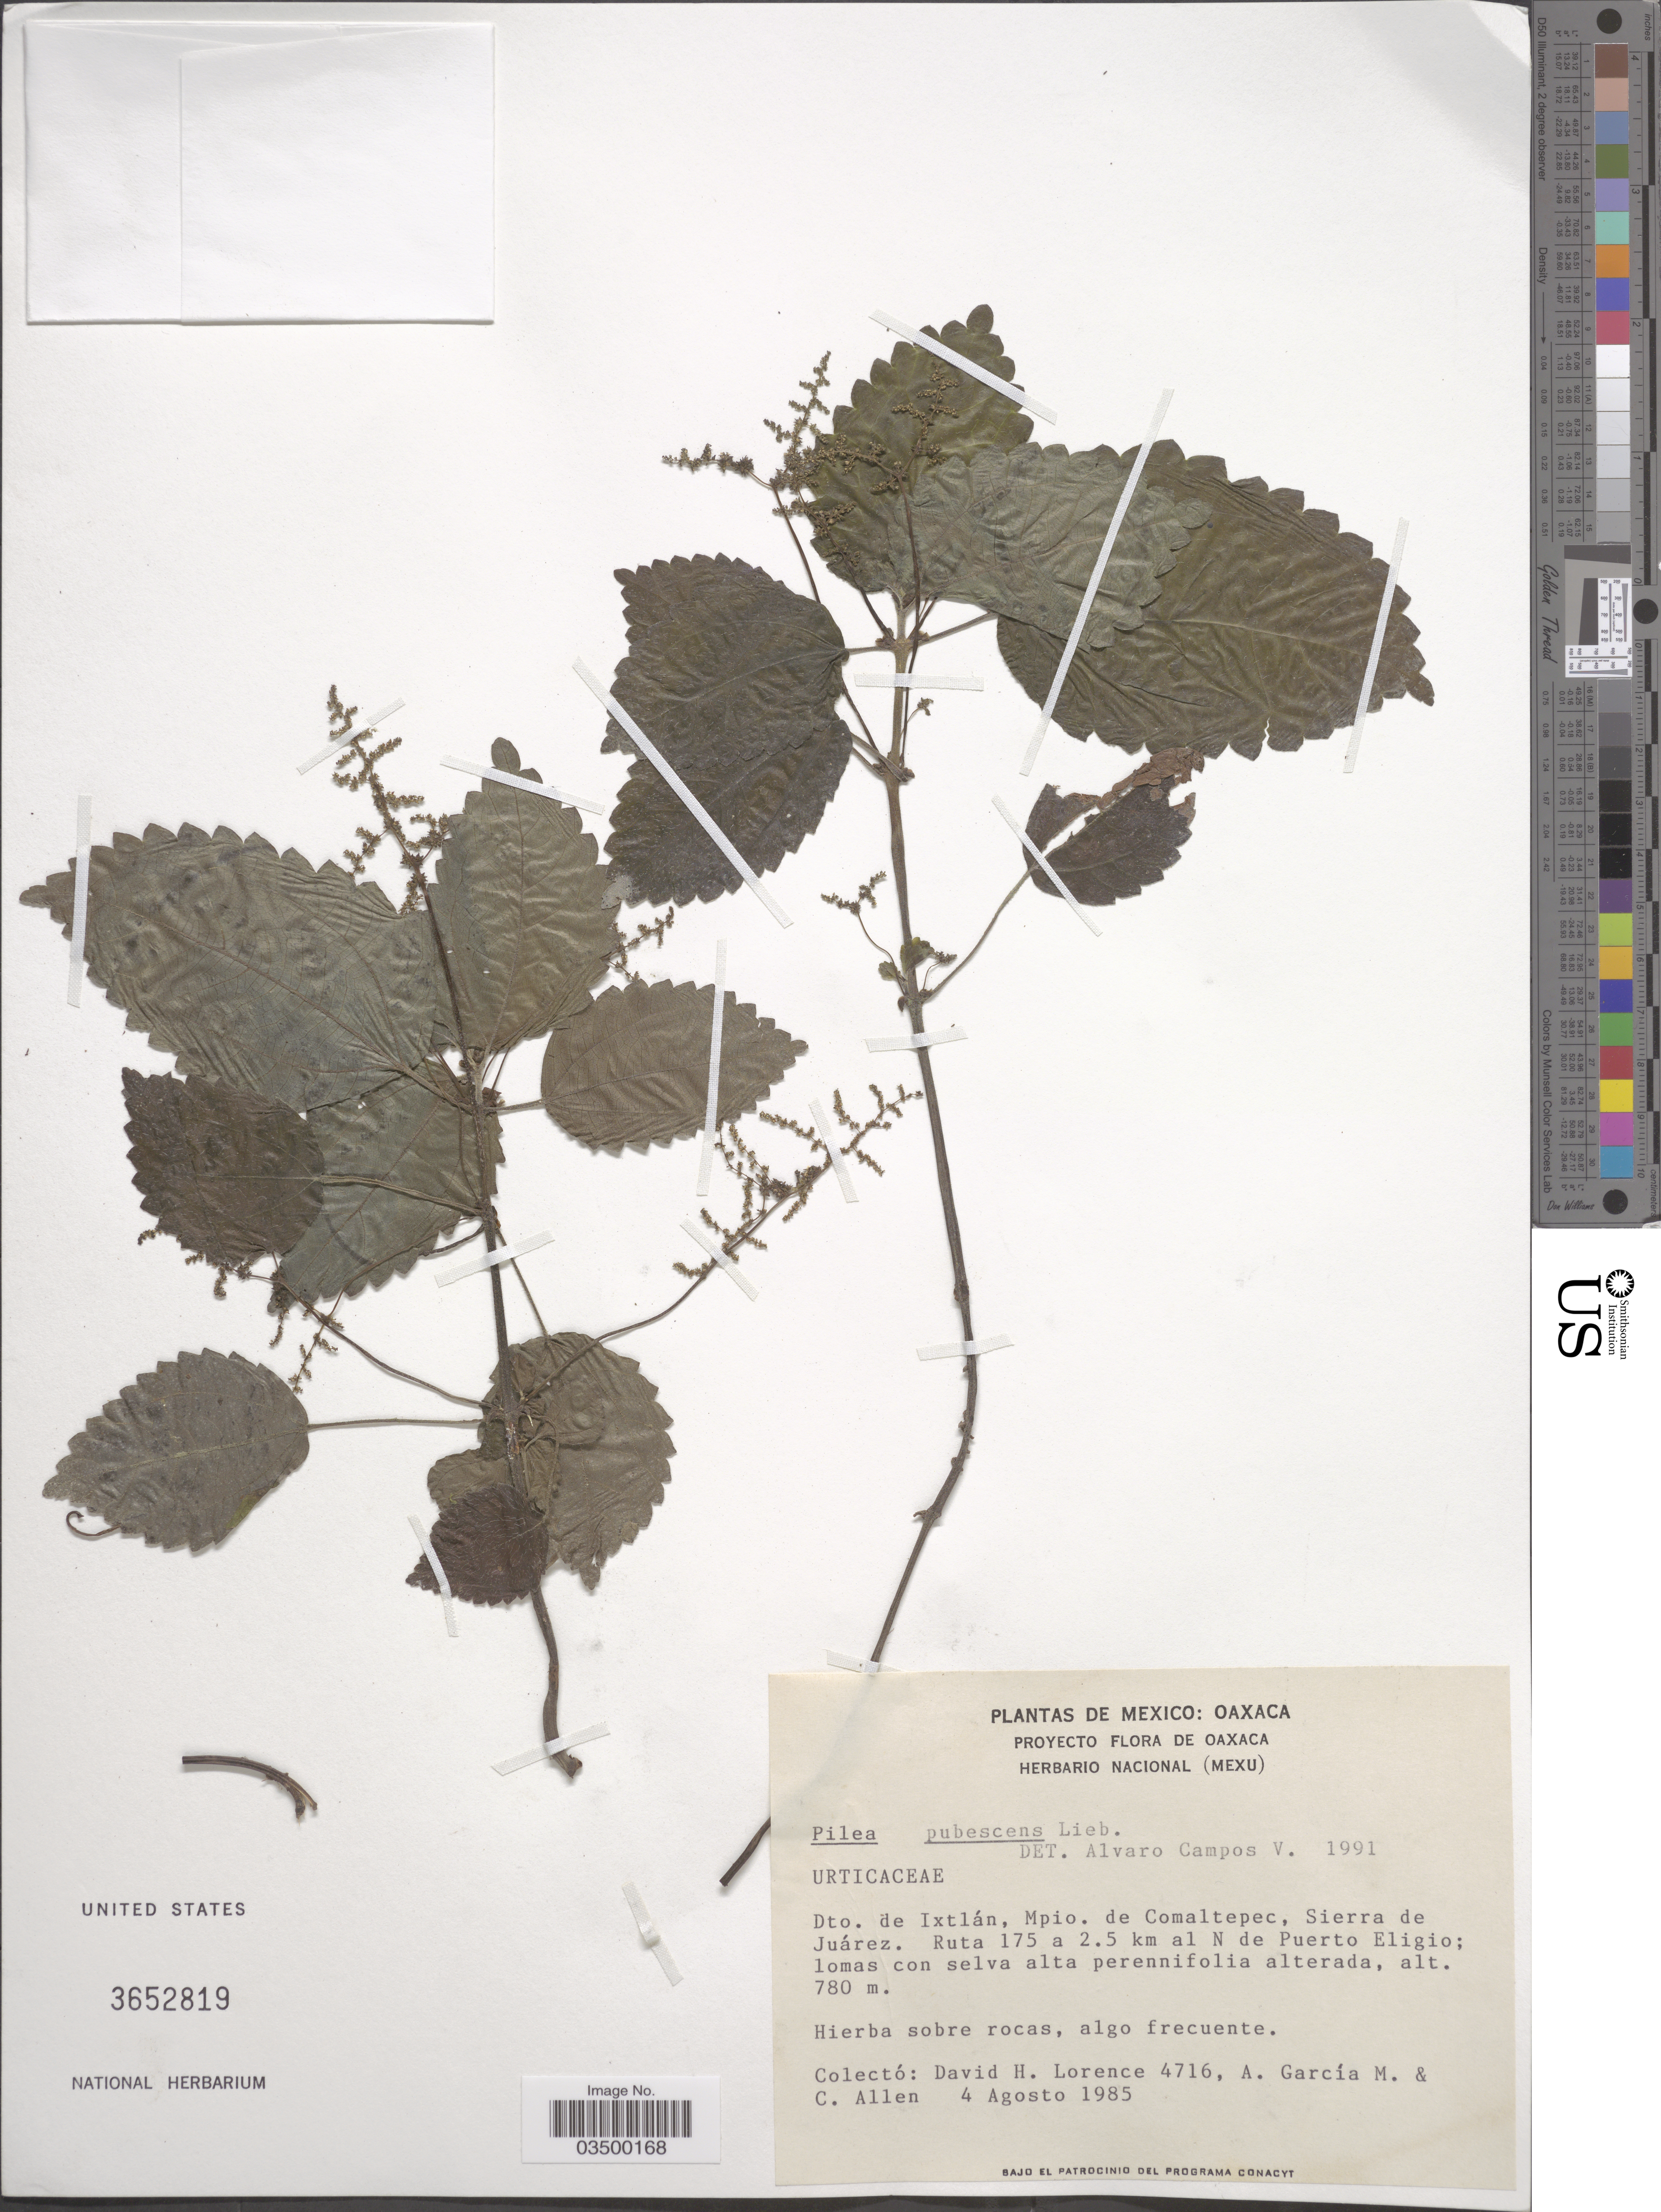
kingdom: Plantae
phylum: Tracheophyta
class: Magnoliopsida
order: Rosales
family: Urticaceae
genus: Pilea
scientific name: Pilea pubescens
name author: Liebm.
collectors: D. Lorence, A. García M. & C. Allen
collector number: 4716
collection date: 1985-08-04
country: Mexico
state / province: Oaxaca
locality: Dto. de Ixtlán, Mpio. de Comaltepec, Sierra de Juárez, Ruta 175 a 2.5 km al N de Puerto Eligio.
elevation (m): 780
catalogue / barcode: US 3652819